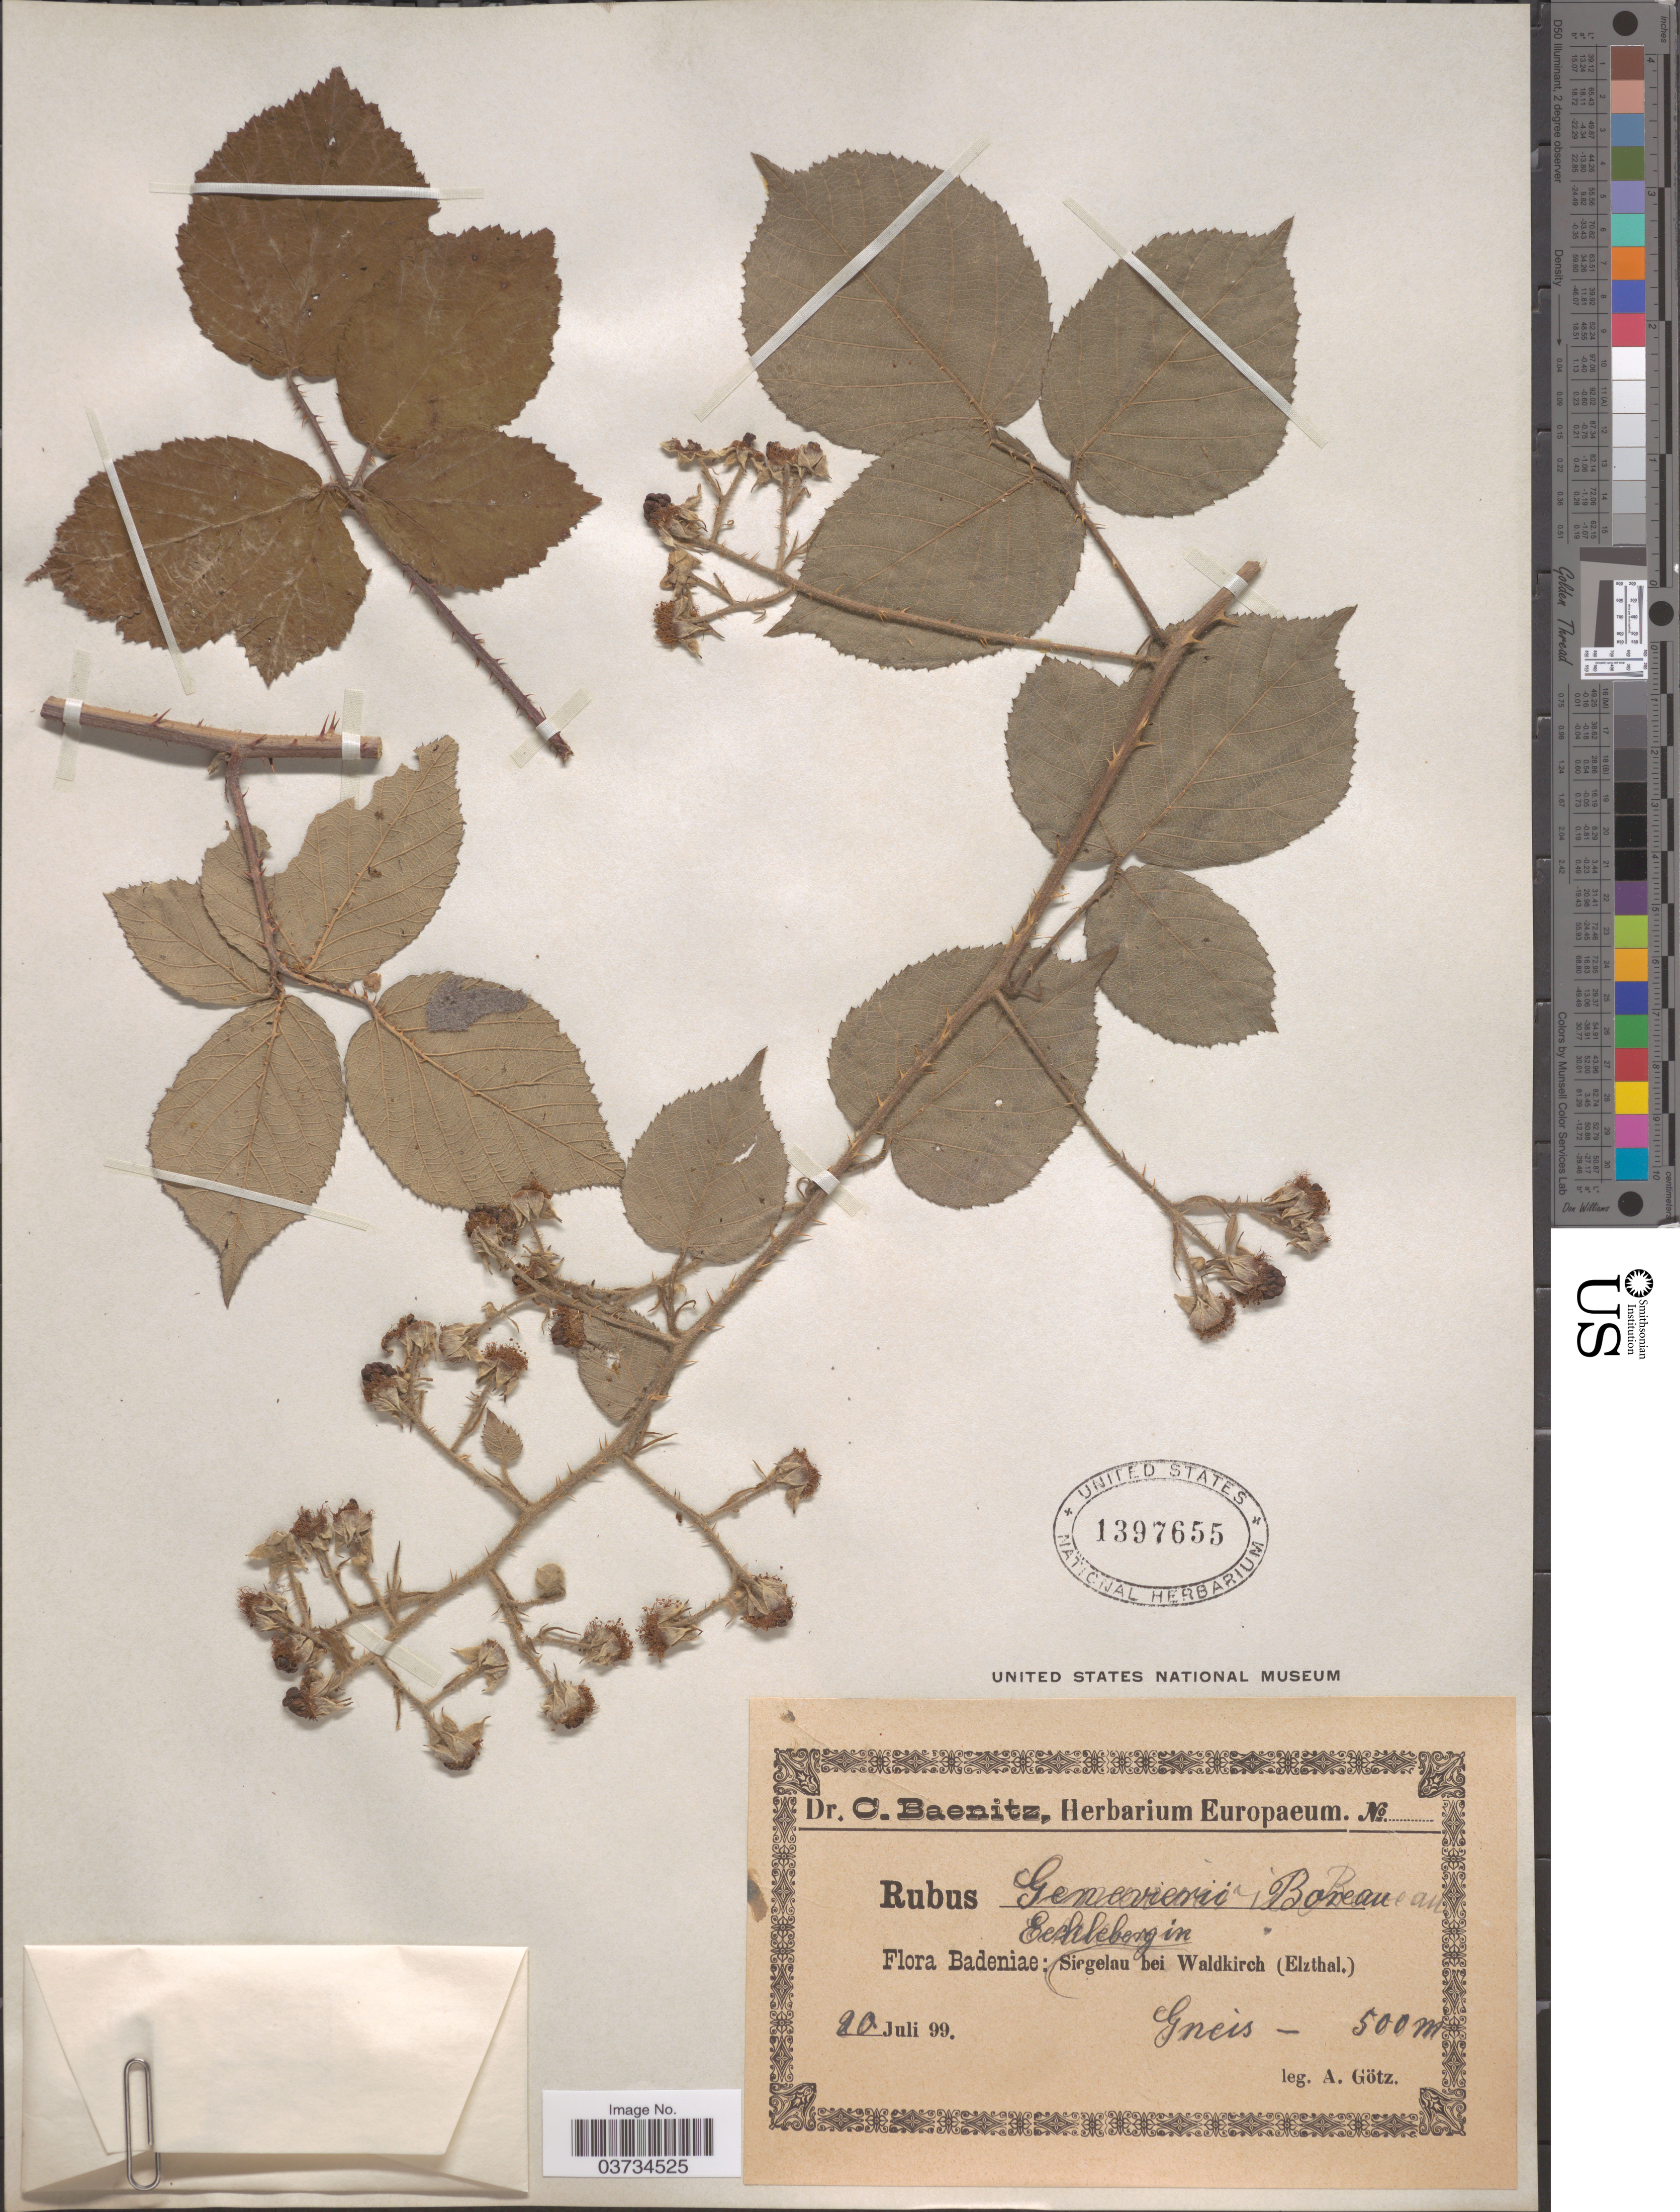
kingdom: Plantae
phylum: Tracheophyta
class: Magnoliopsida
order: Rosales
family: Rosaceae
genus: Rubus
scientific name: Rubus genevieri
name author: Boreau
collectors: A. Götz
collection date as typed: Transcribed d/m/y: 20/7/99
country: Germany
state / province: Baden-Württemberg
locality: Badeniae: Eeckleberg [interpreted] in Siegelau bei Waldkirch (Elzthal).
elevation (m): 500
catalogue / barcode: US 1397655